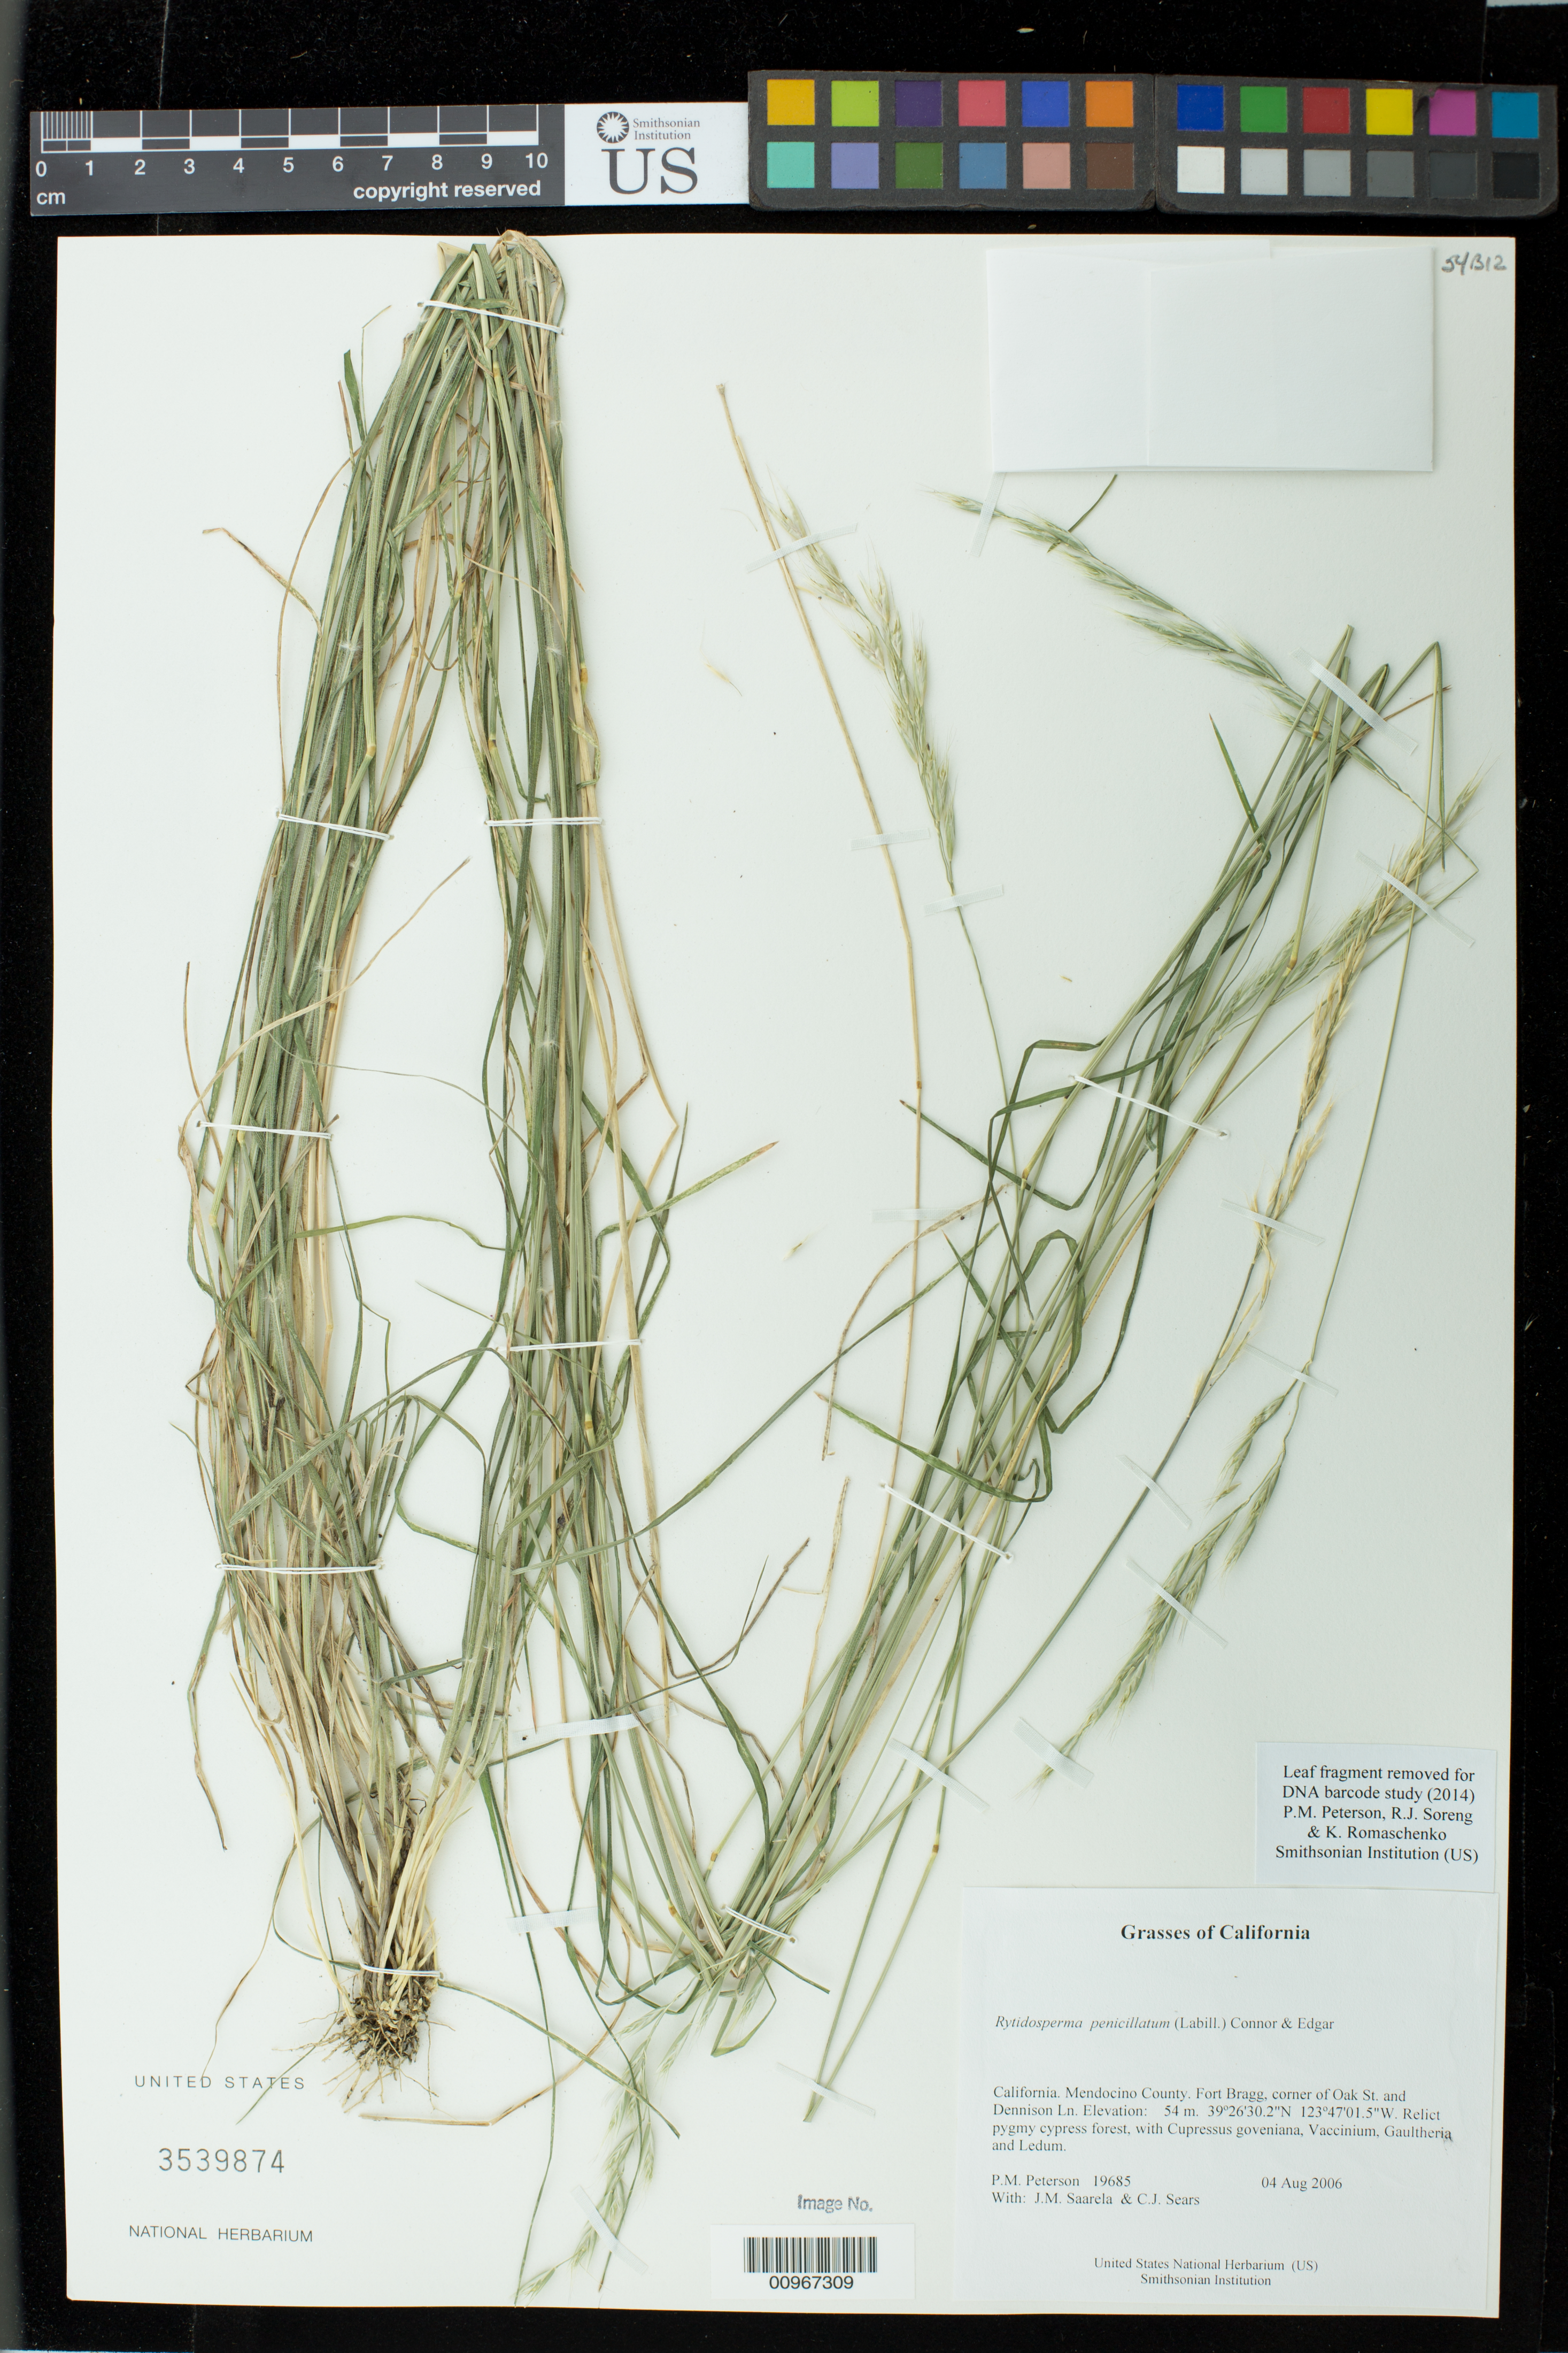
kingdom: Plantae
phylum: Tracheophyta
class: Liliopsida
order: Poales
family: Poaceae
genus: Rytidosperma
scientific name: Rytidosperma penicillatum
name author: (Labill.) Connor & Edgar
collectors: P. M. Peterson, J. Saarela & C. Sears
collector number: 19685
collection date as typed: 04 Aug 2006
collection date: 2006-08-04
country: United States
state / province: California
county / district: Mendocino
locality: Fort Bragg, corner of Oak St. and Dennison Ln.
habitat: Relict pygmy cypress forest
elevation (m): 54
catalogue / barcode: US 3539874